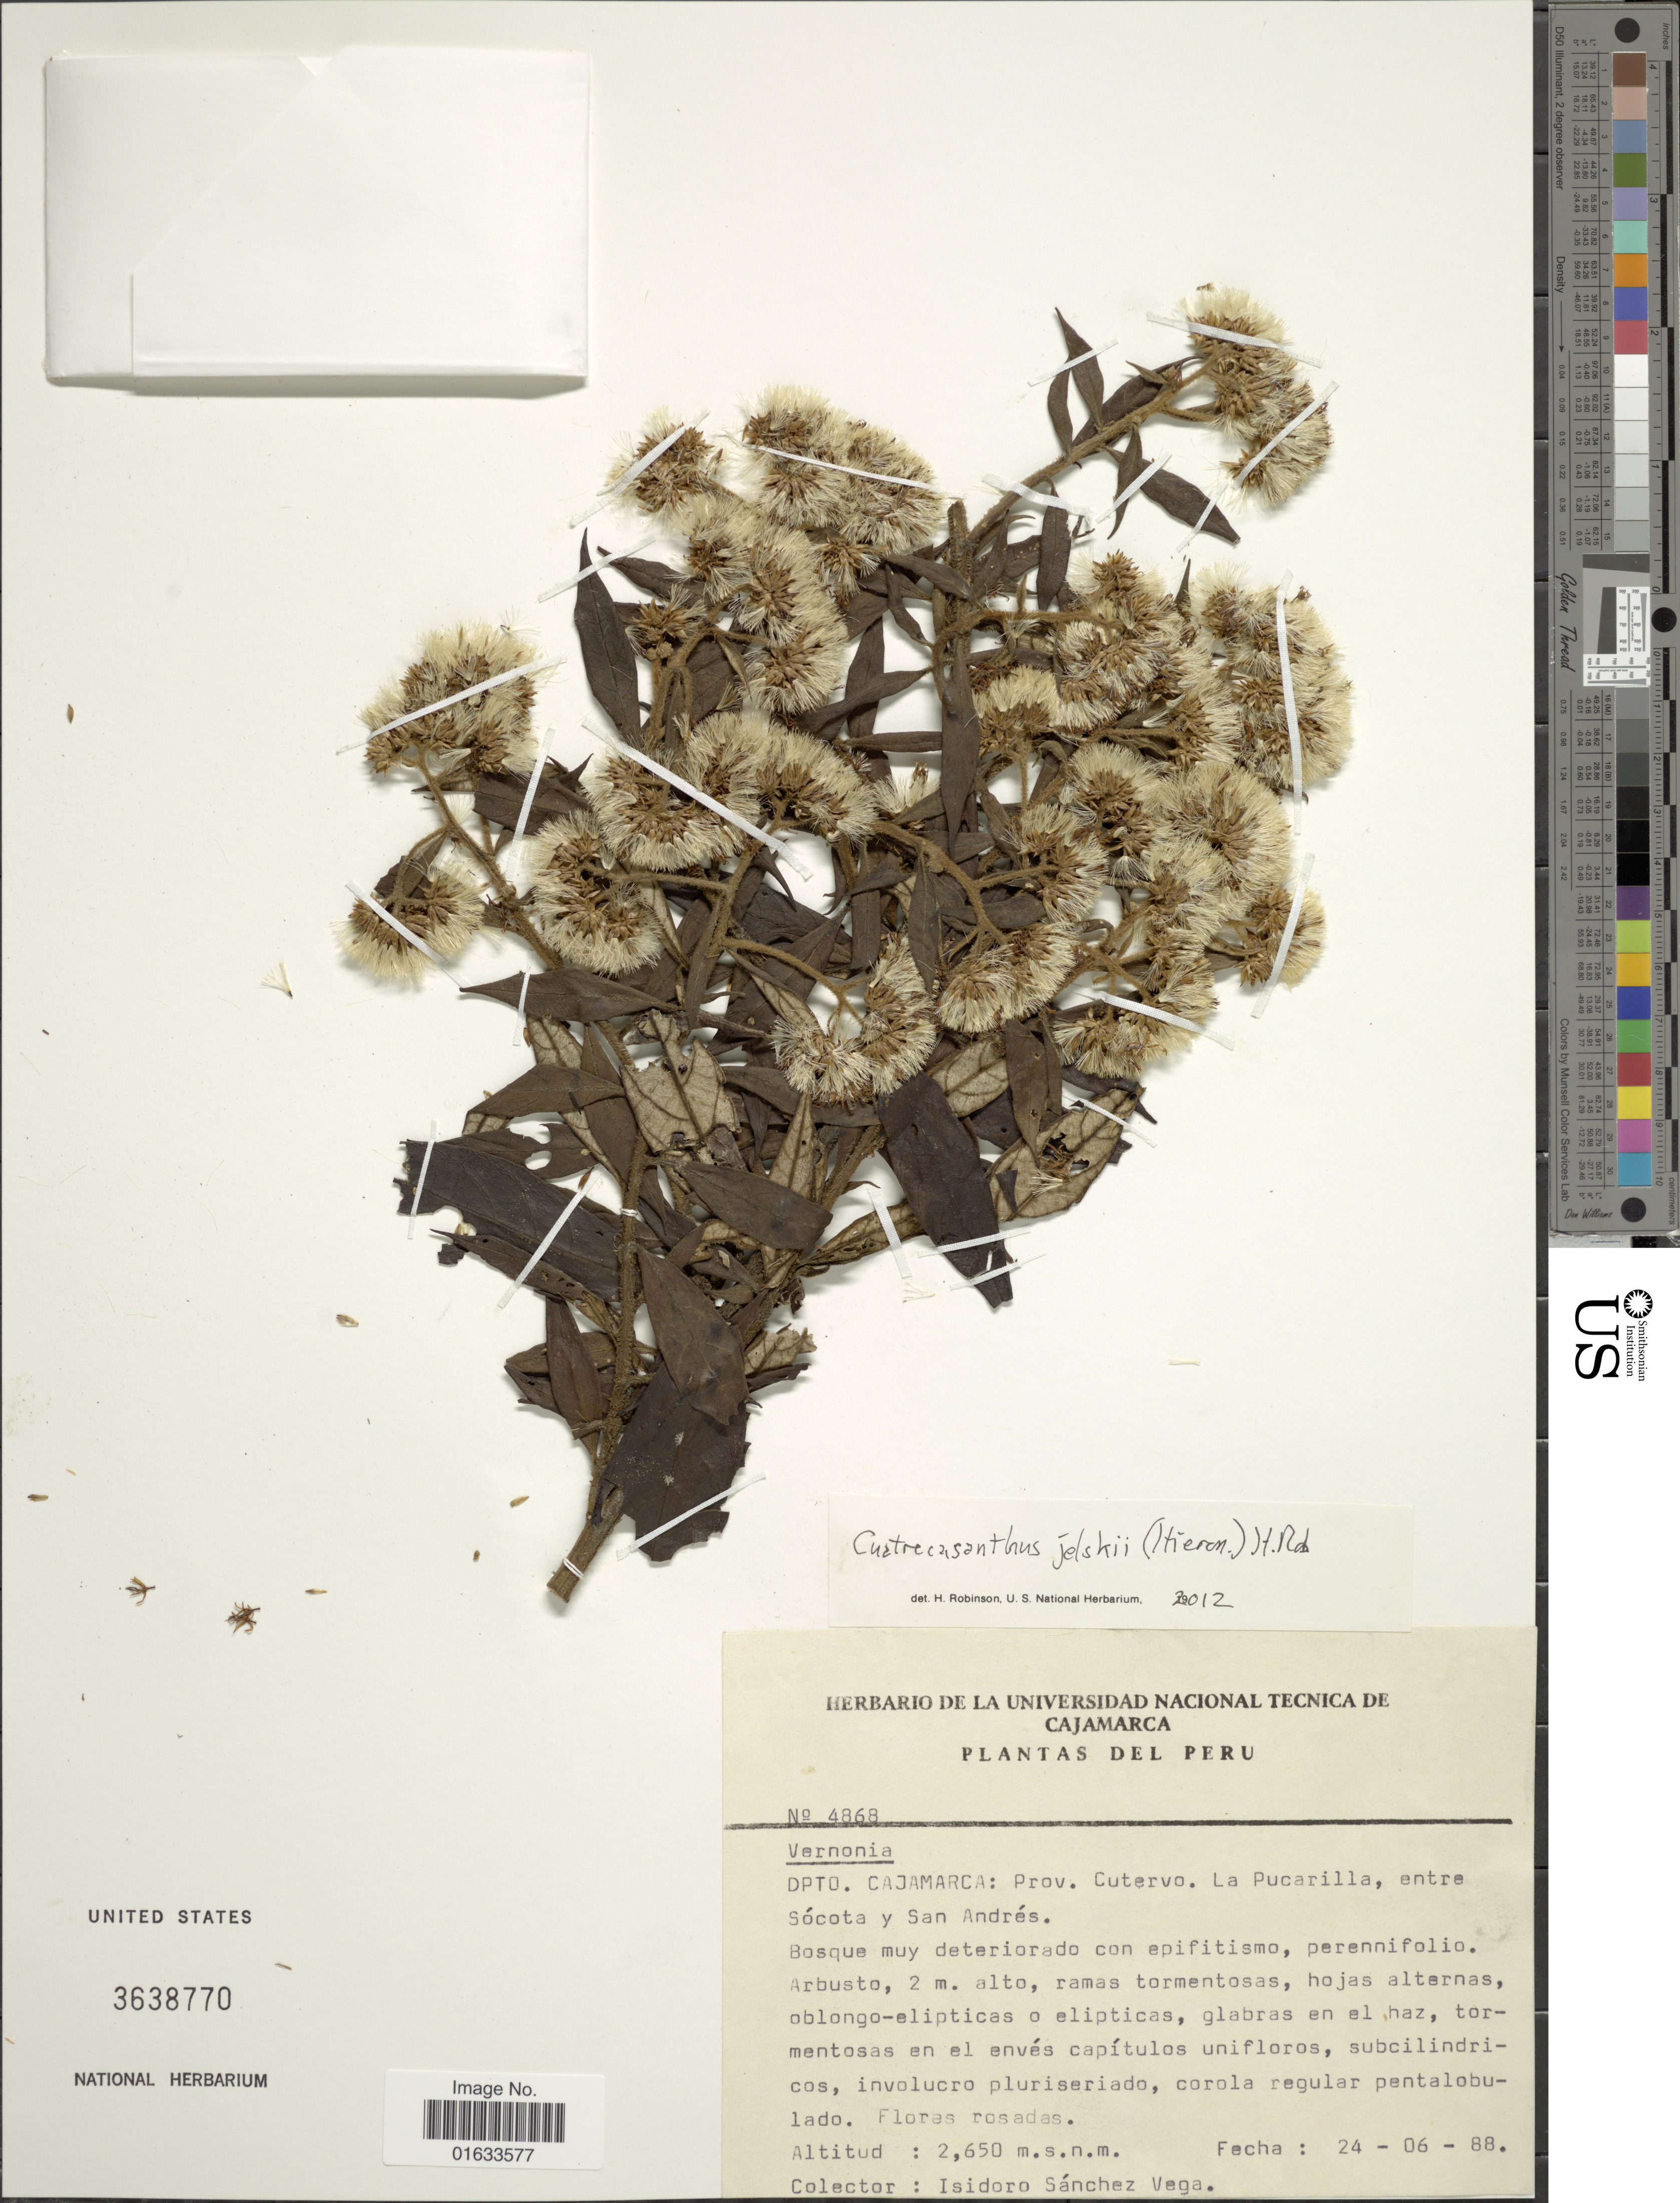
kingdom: Plantae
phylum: Tracheophyta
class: Magnoliopsida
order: Asterales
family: Asteraceae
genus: Cuatrecasanthus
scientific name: Cuatrecasanthus jelskii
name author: (Hieron.) H. Rob.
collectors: I. M. Sánchez Vega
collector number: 4868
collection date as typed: Transcribed d/m/y: 24/6/88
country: Peru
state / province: Cajamarca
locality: Dpto. Cajamarca: Prov. Cutervo. La Pucarilla, entre Sócota y San Andrés.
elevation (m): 2650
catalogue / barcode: US 3638770